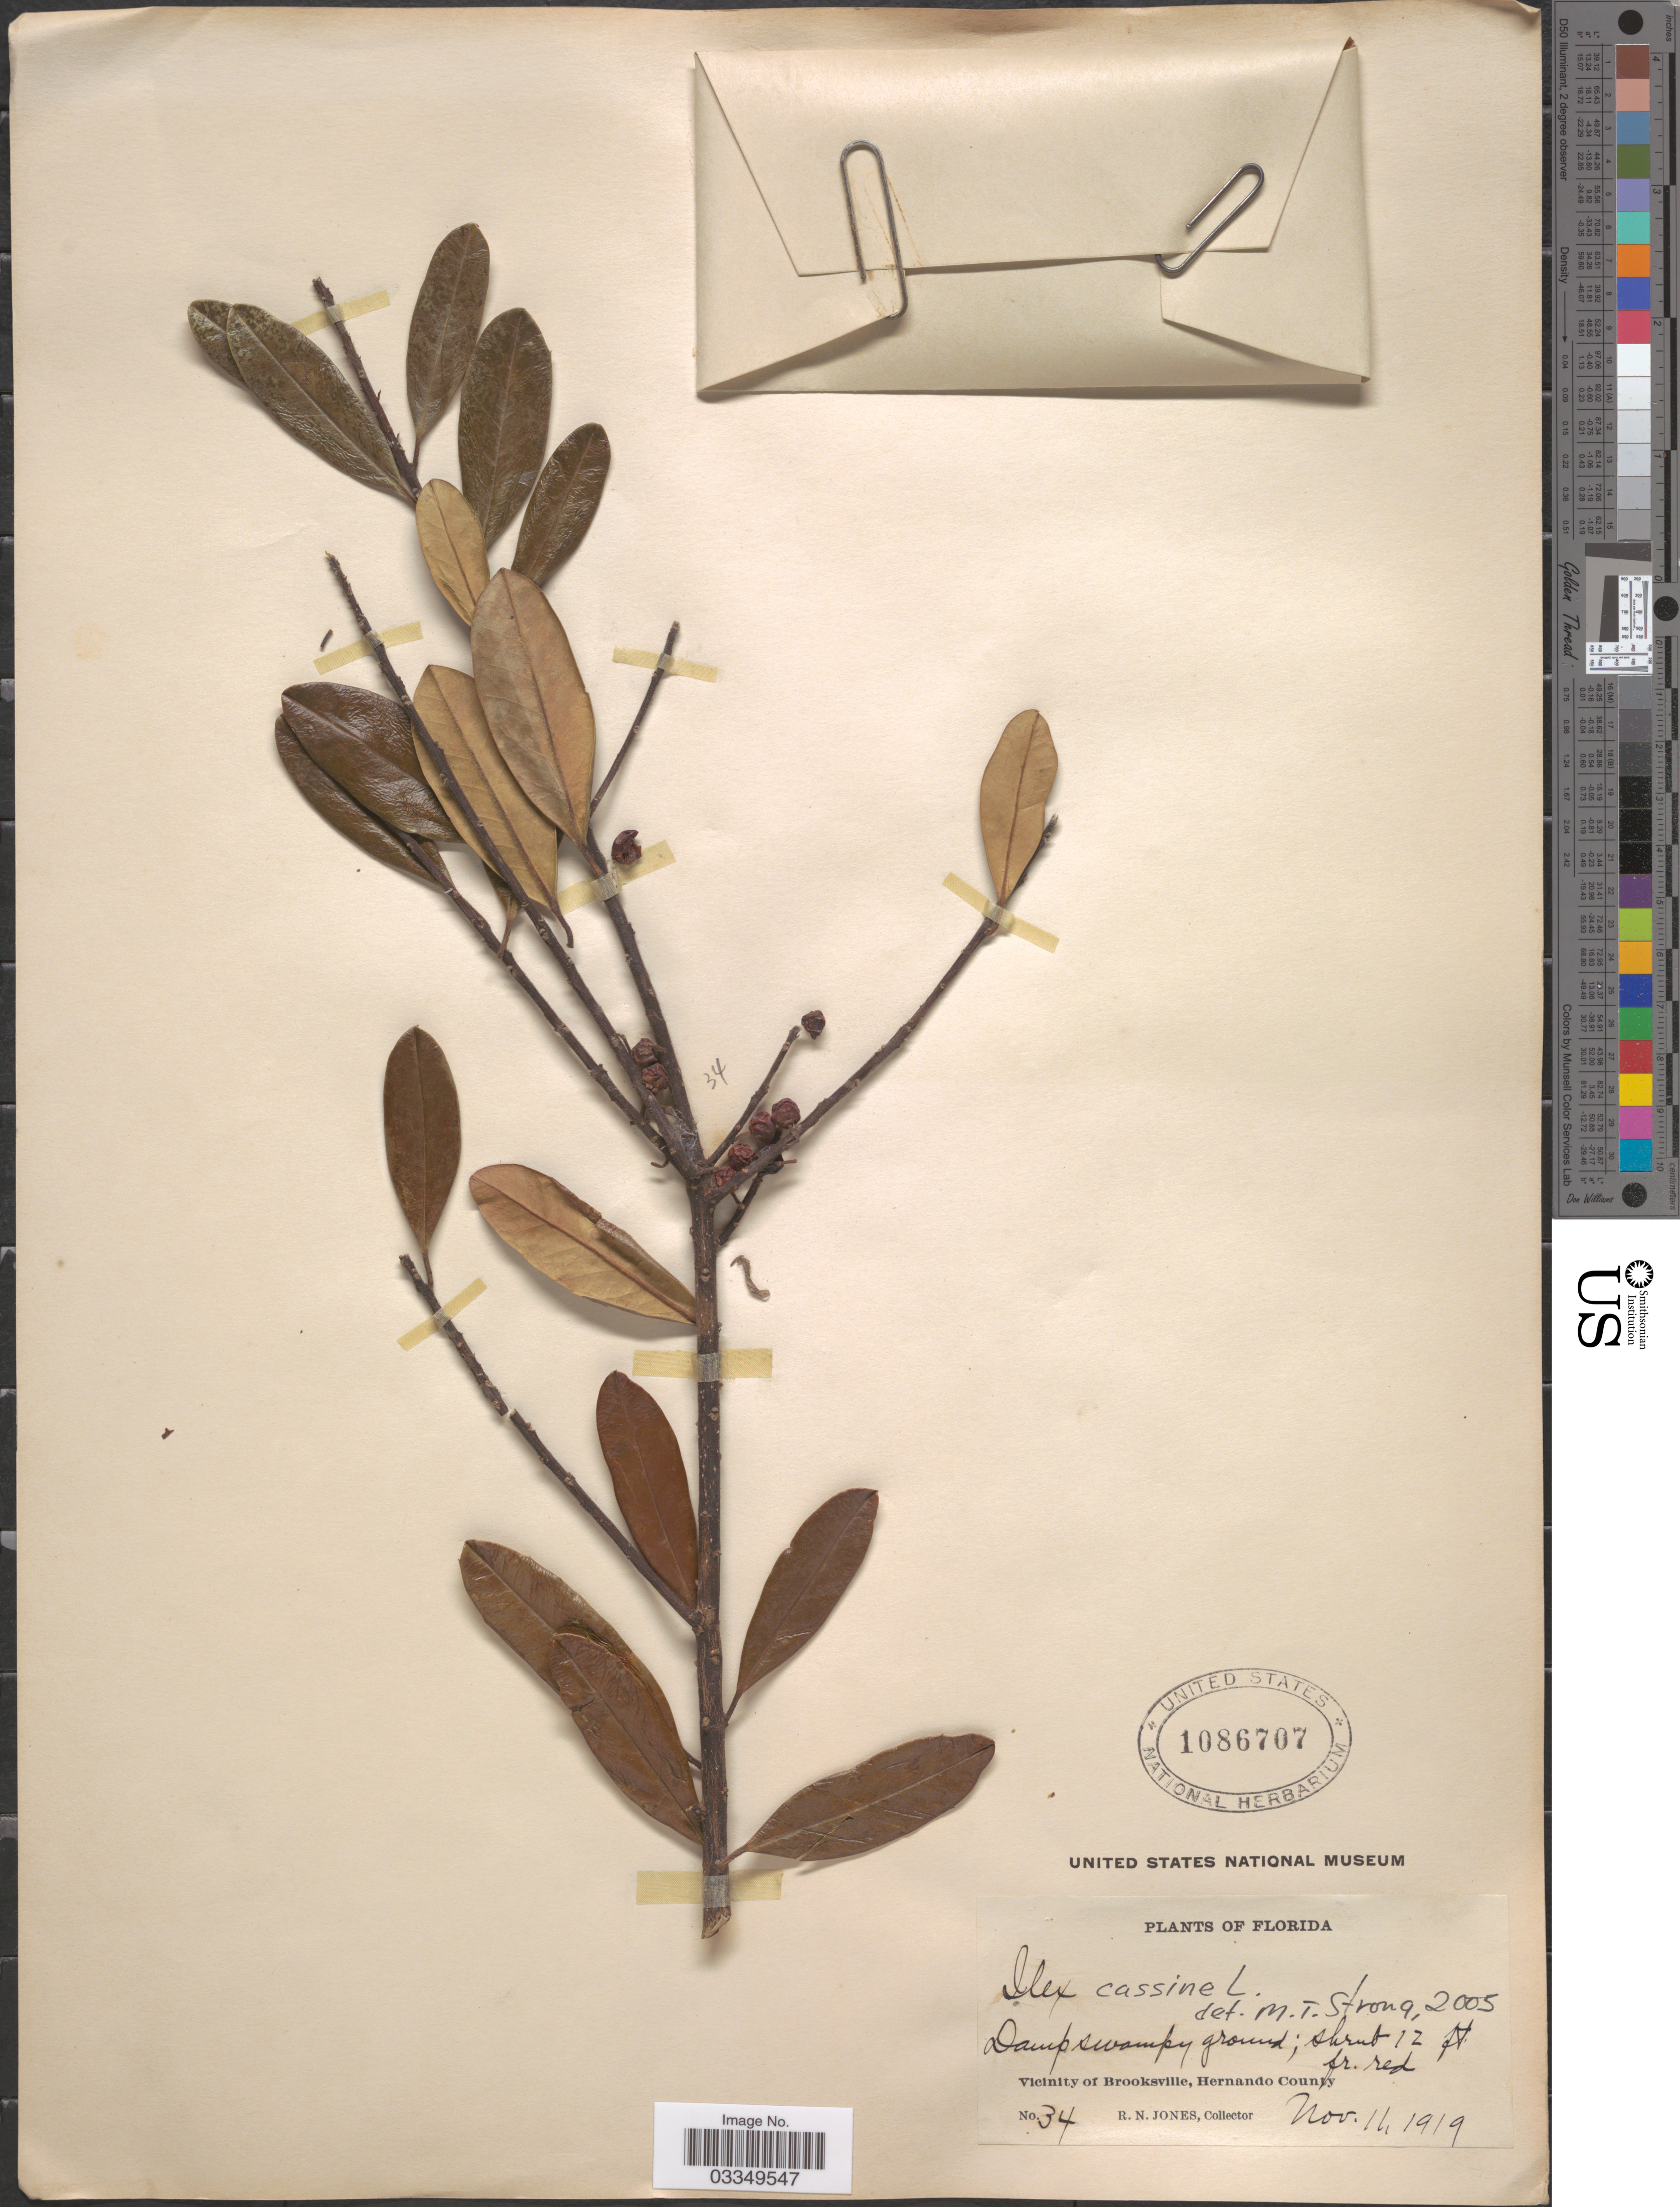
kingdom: Plantae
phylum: Tracheophyta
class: Magnoliopsida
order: Aquifoliales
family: Aquifoliaceae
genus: Ilex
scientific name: Ilex cassine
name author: L.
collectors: R. N. Jones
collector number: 34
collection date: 1919-11-11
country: United States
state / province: Florida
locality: Vicinity of Brooksville, Hernando County.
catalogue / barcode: US 1086707